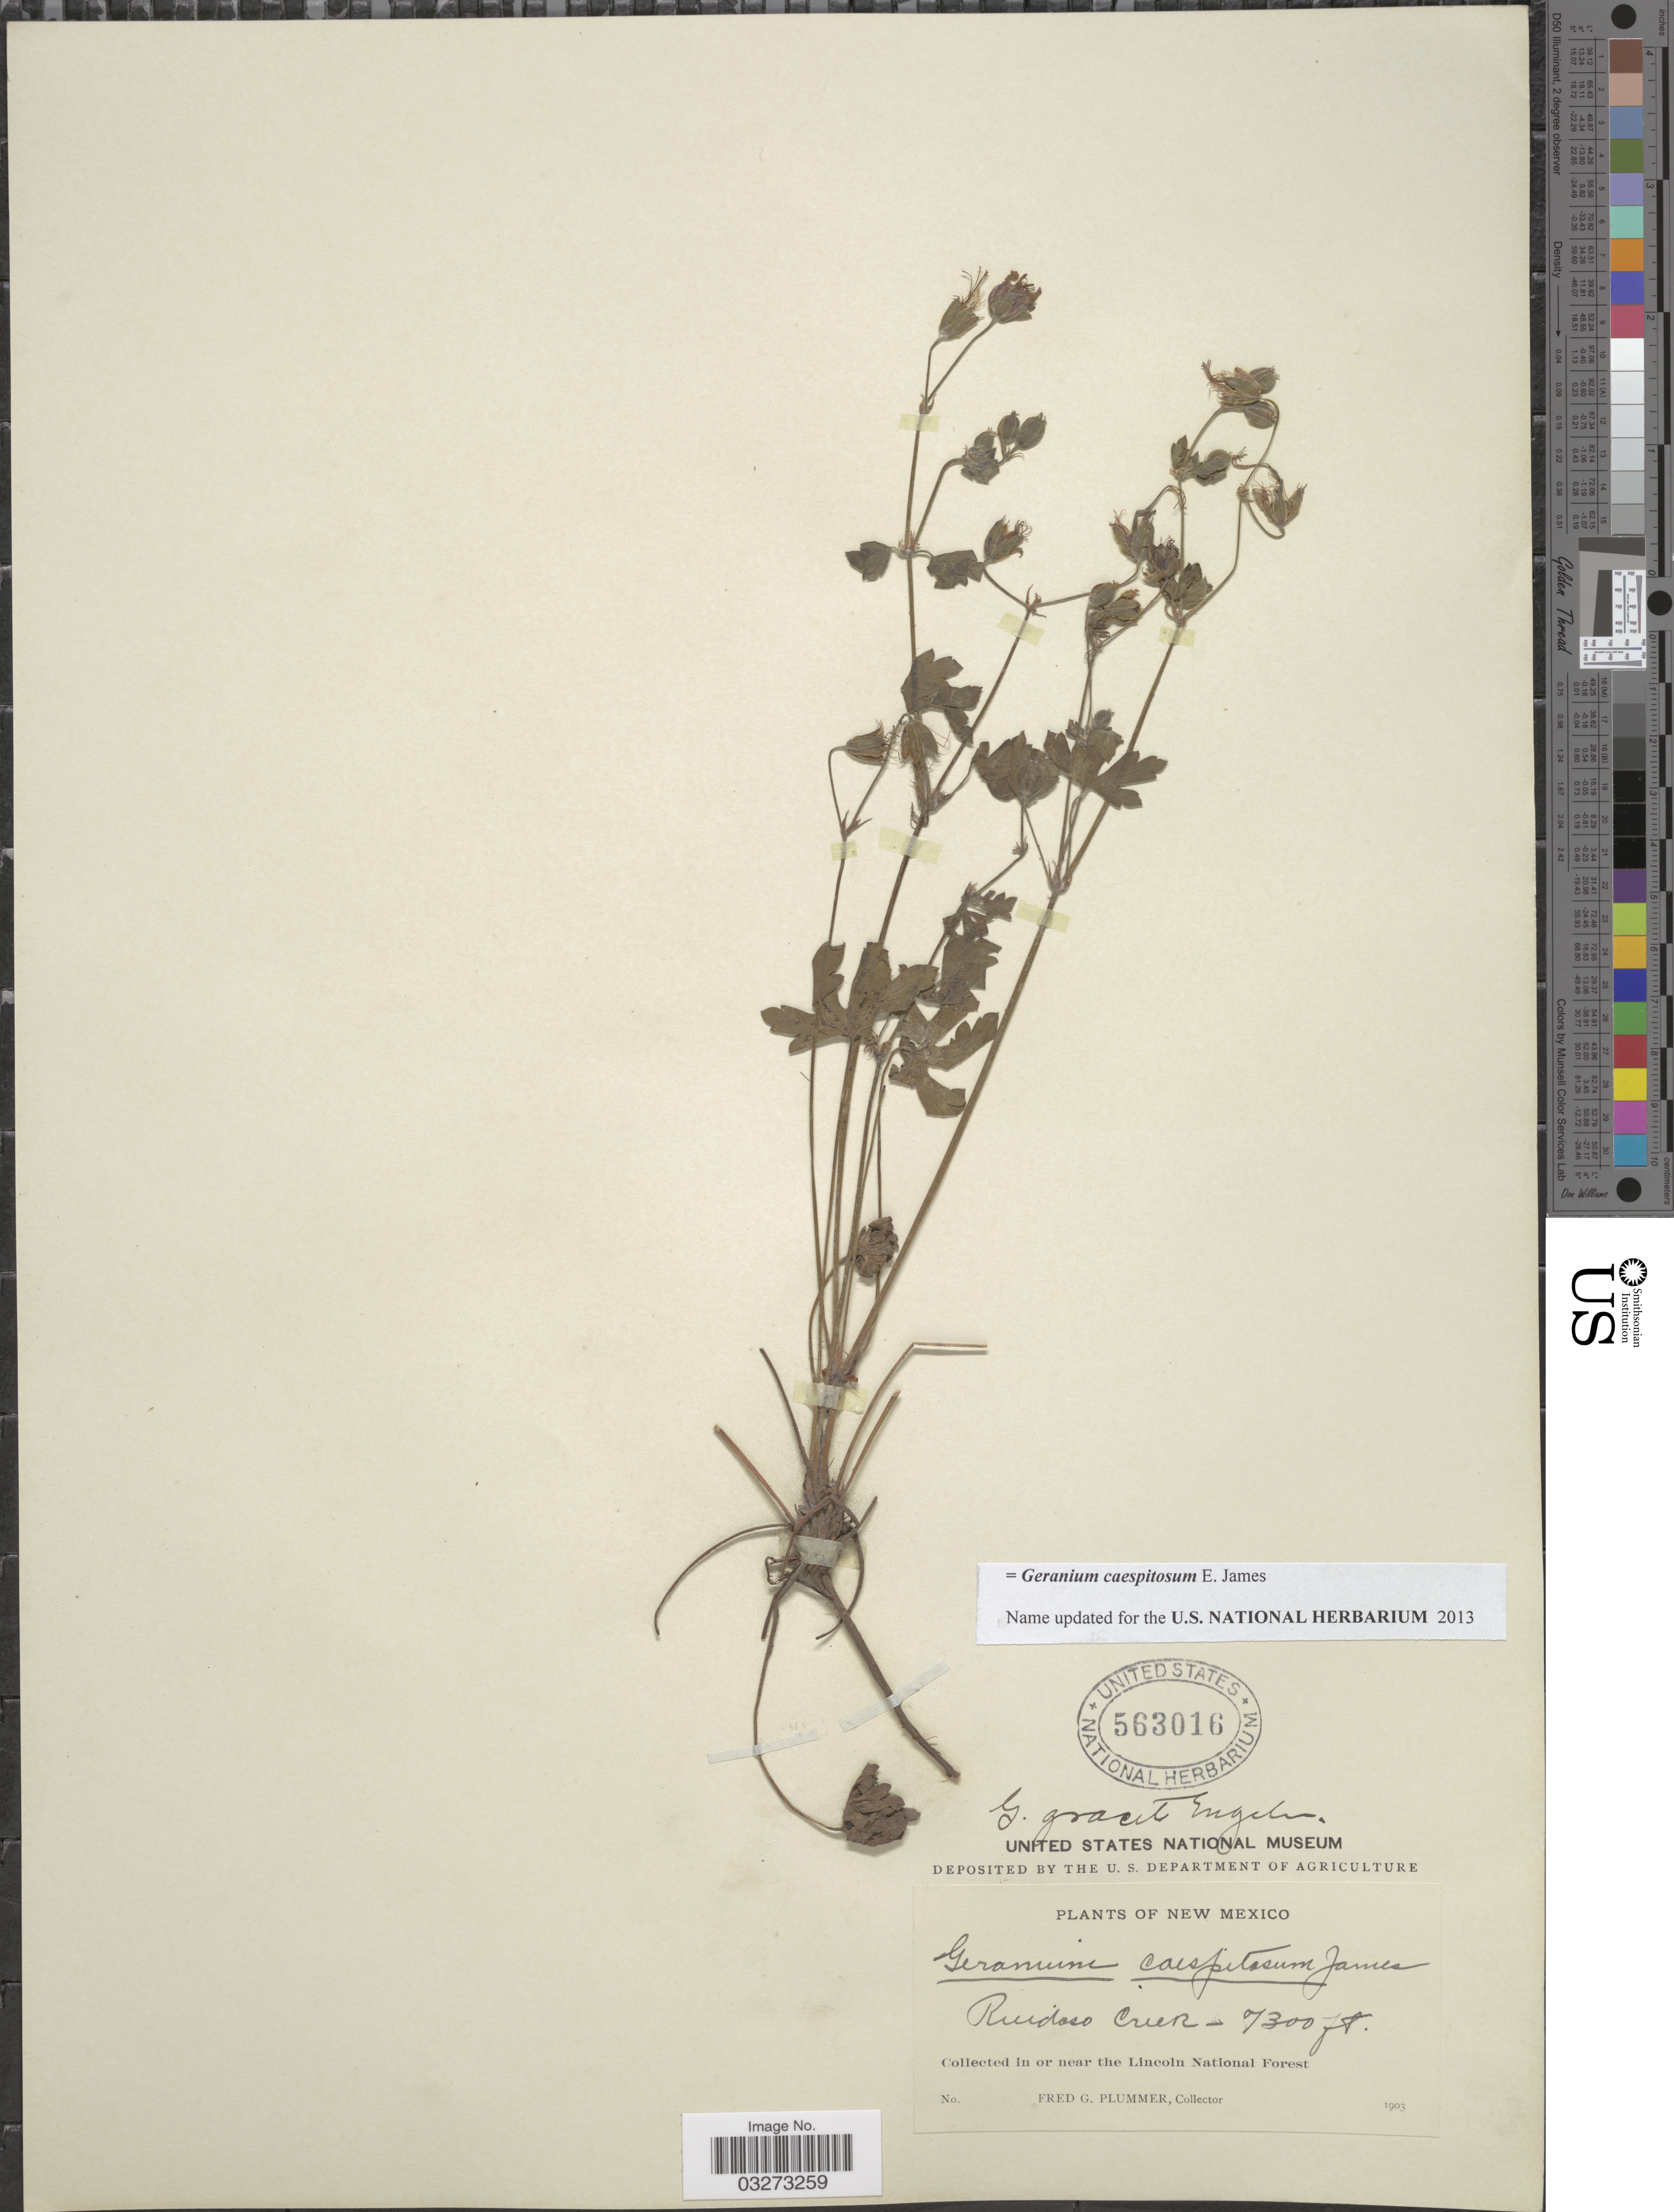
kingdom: Plantae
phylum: Tracheophyta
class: Magnoliopsida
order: Geraniales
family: Geraniaceae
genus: Geranium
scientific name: Geranium caespitosum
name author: E. James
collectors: F. Plummer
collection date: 1903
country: United States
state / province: New Mexico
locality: Ruidoso Creek. Collected in or near the Lincoln National Forest.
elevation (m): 2225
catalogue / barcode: US 563016